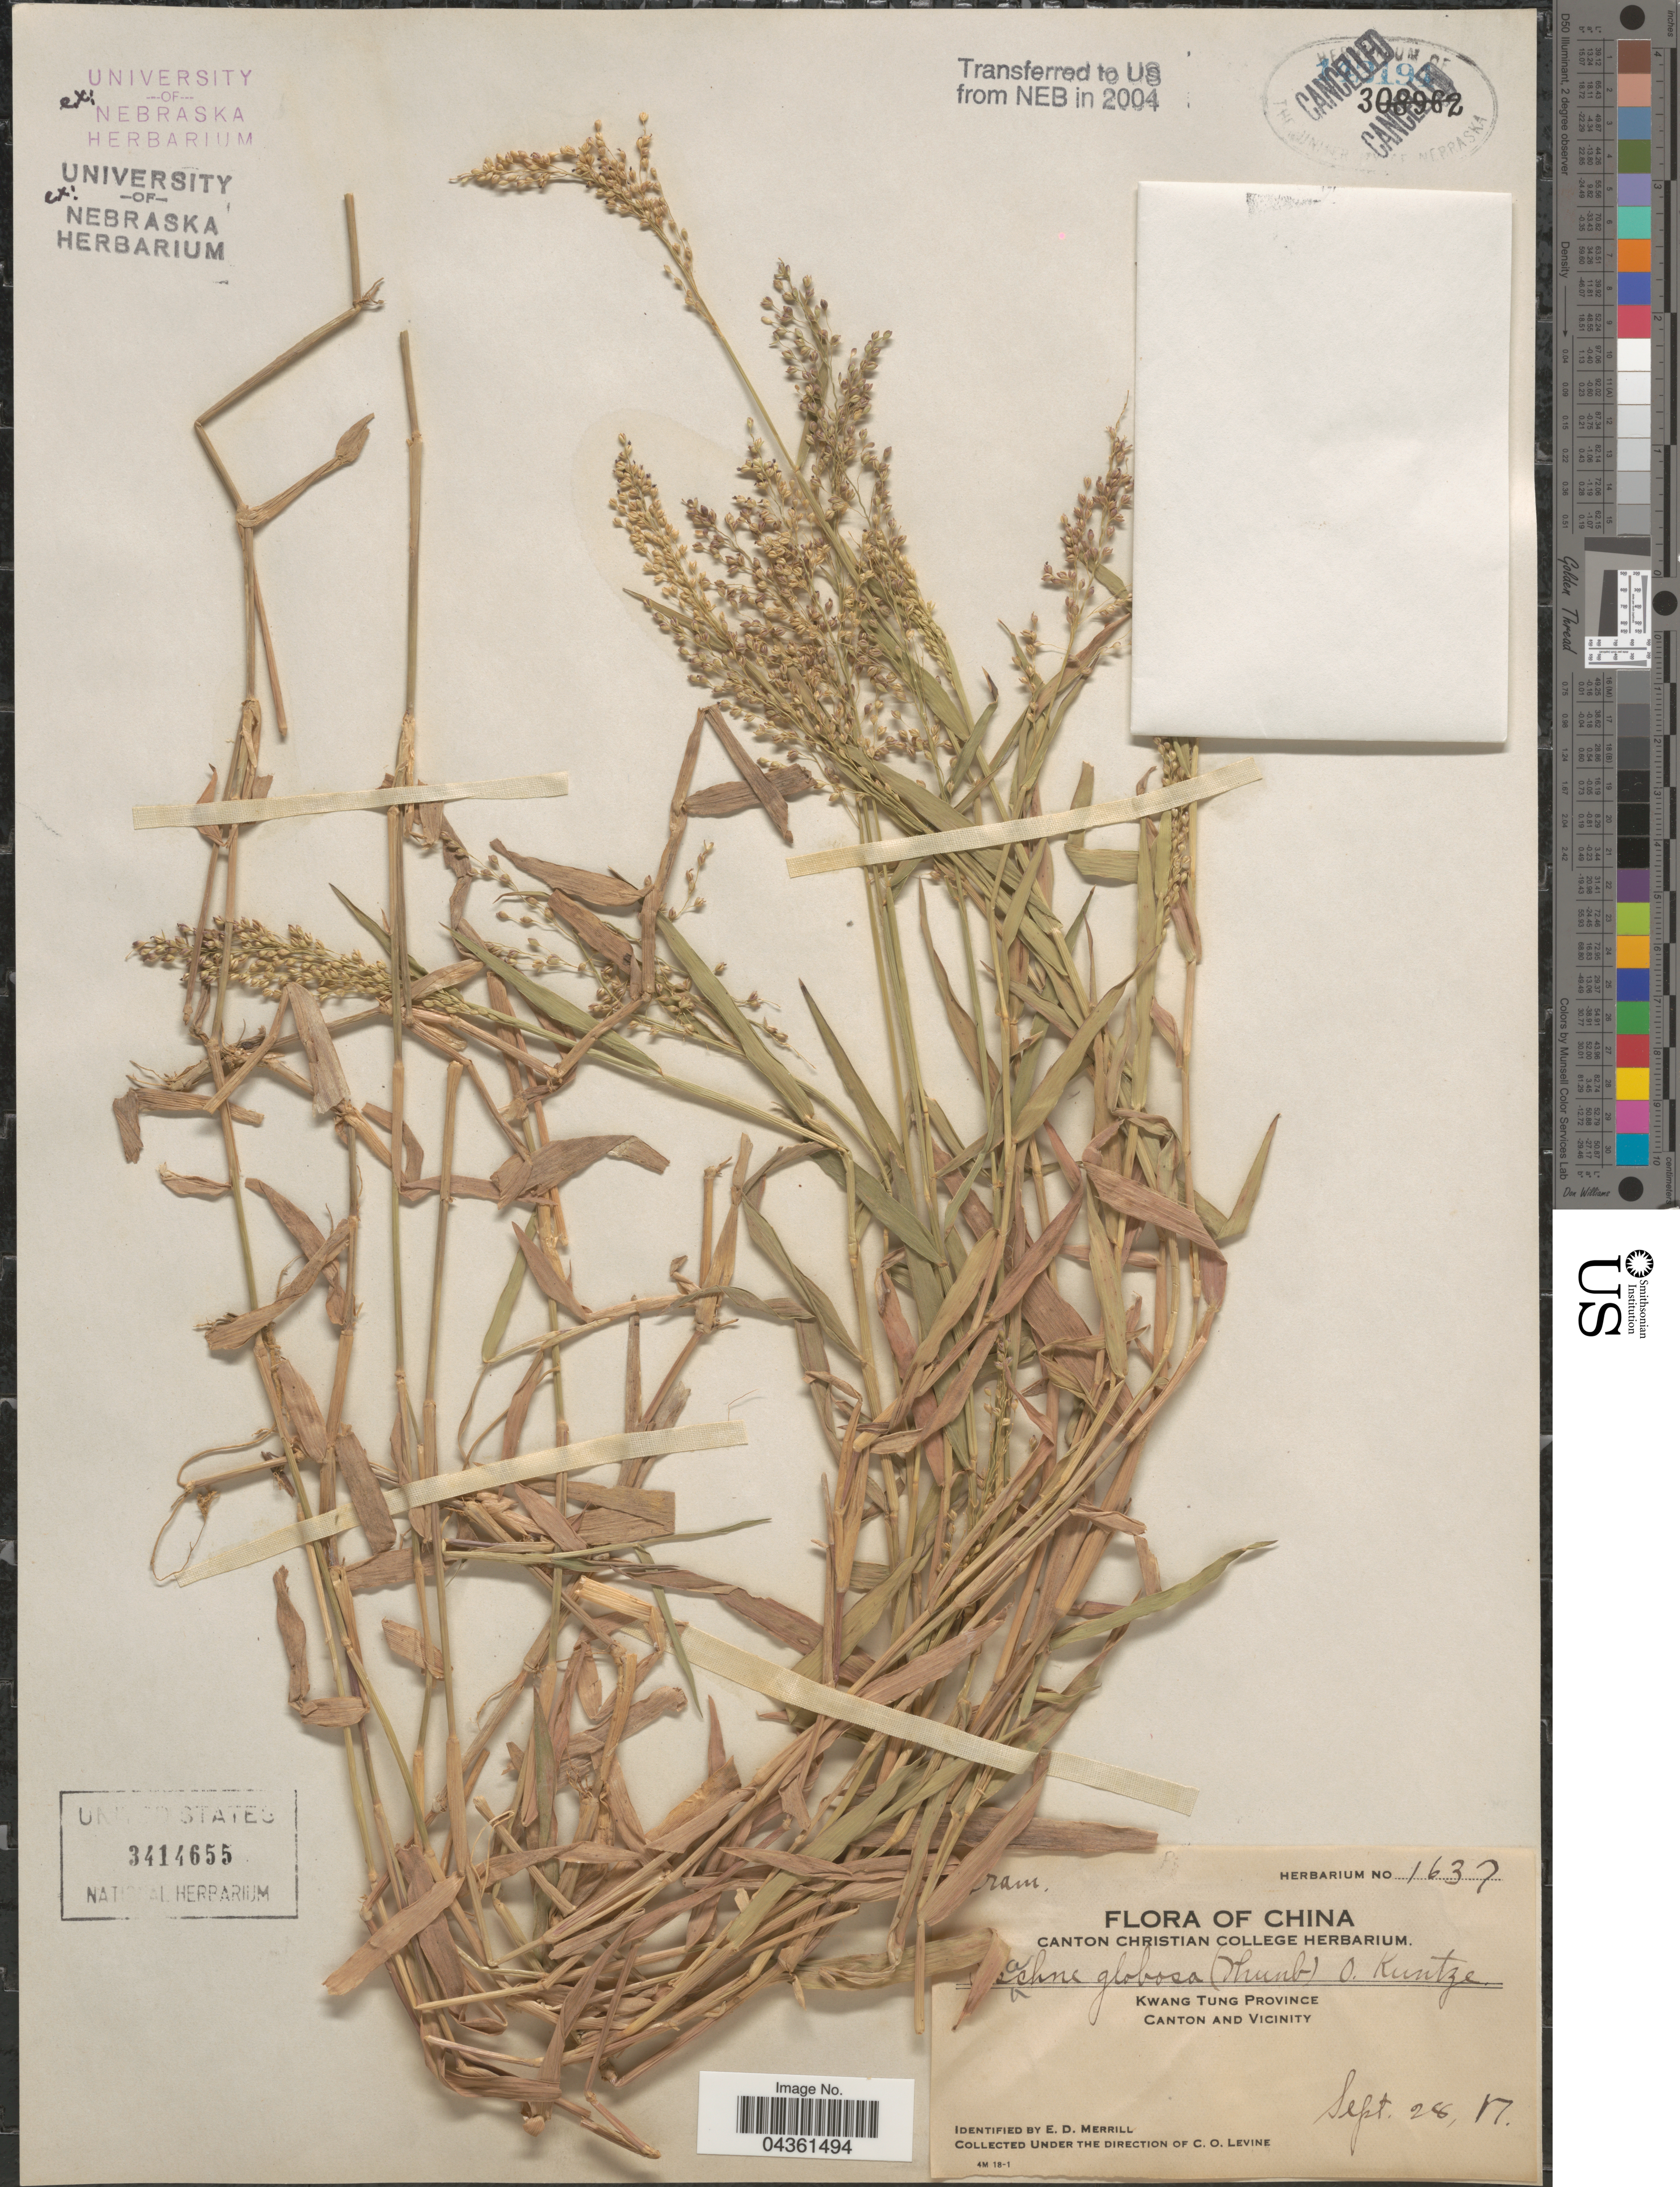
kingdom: Plantae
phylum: Tracheophyta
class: Liliopsida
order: Poales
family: Poaceae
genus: Isachne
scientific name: Isachne globosa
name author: (Thunb.) Kuntze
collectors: C. O. Levine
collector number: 1637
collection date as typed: Transcribed d/m/y: 28/9/17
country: China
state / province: Guangdong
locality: Kwang Tung Province. Canton and Vicinity.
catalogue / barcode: US 3414655